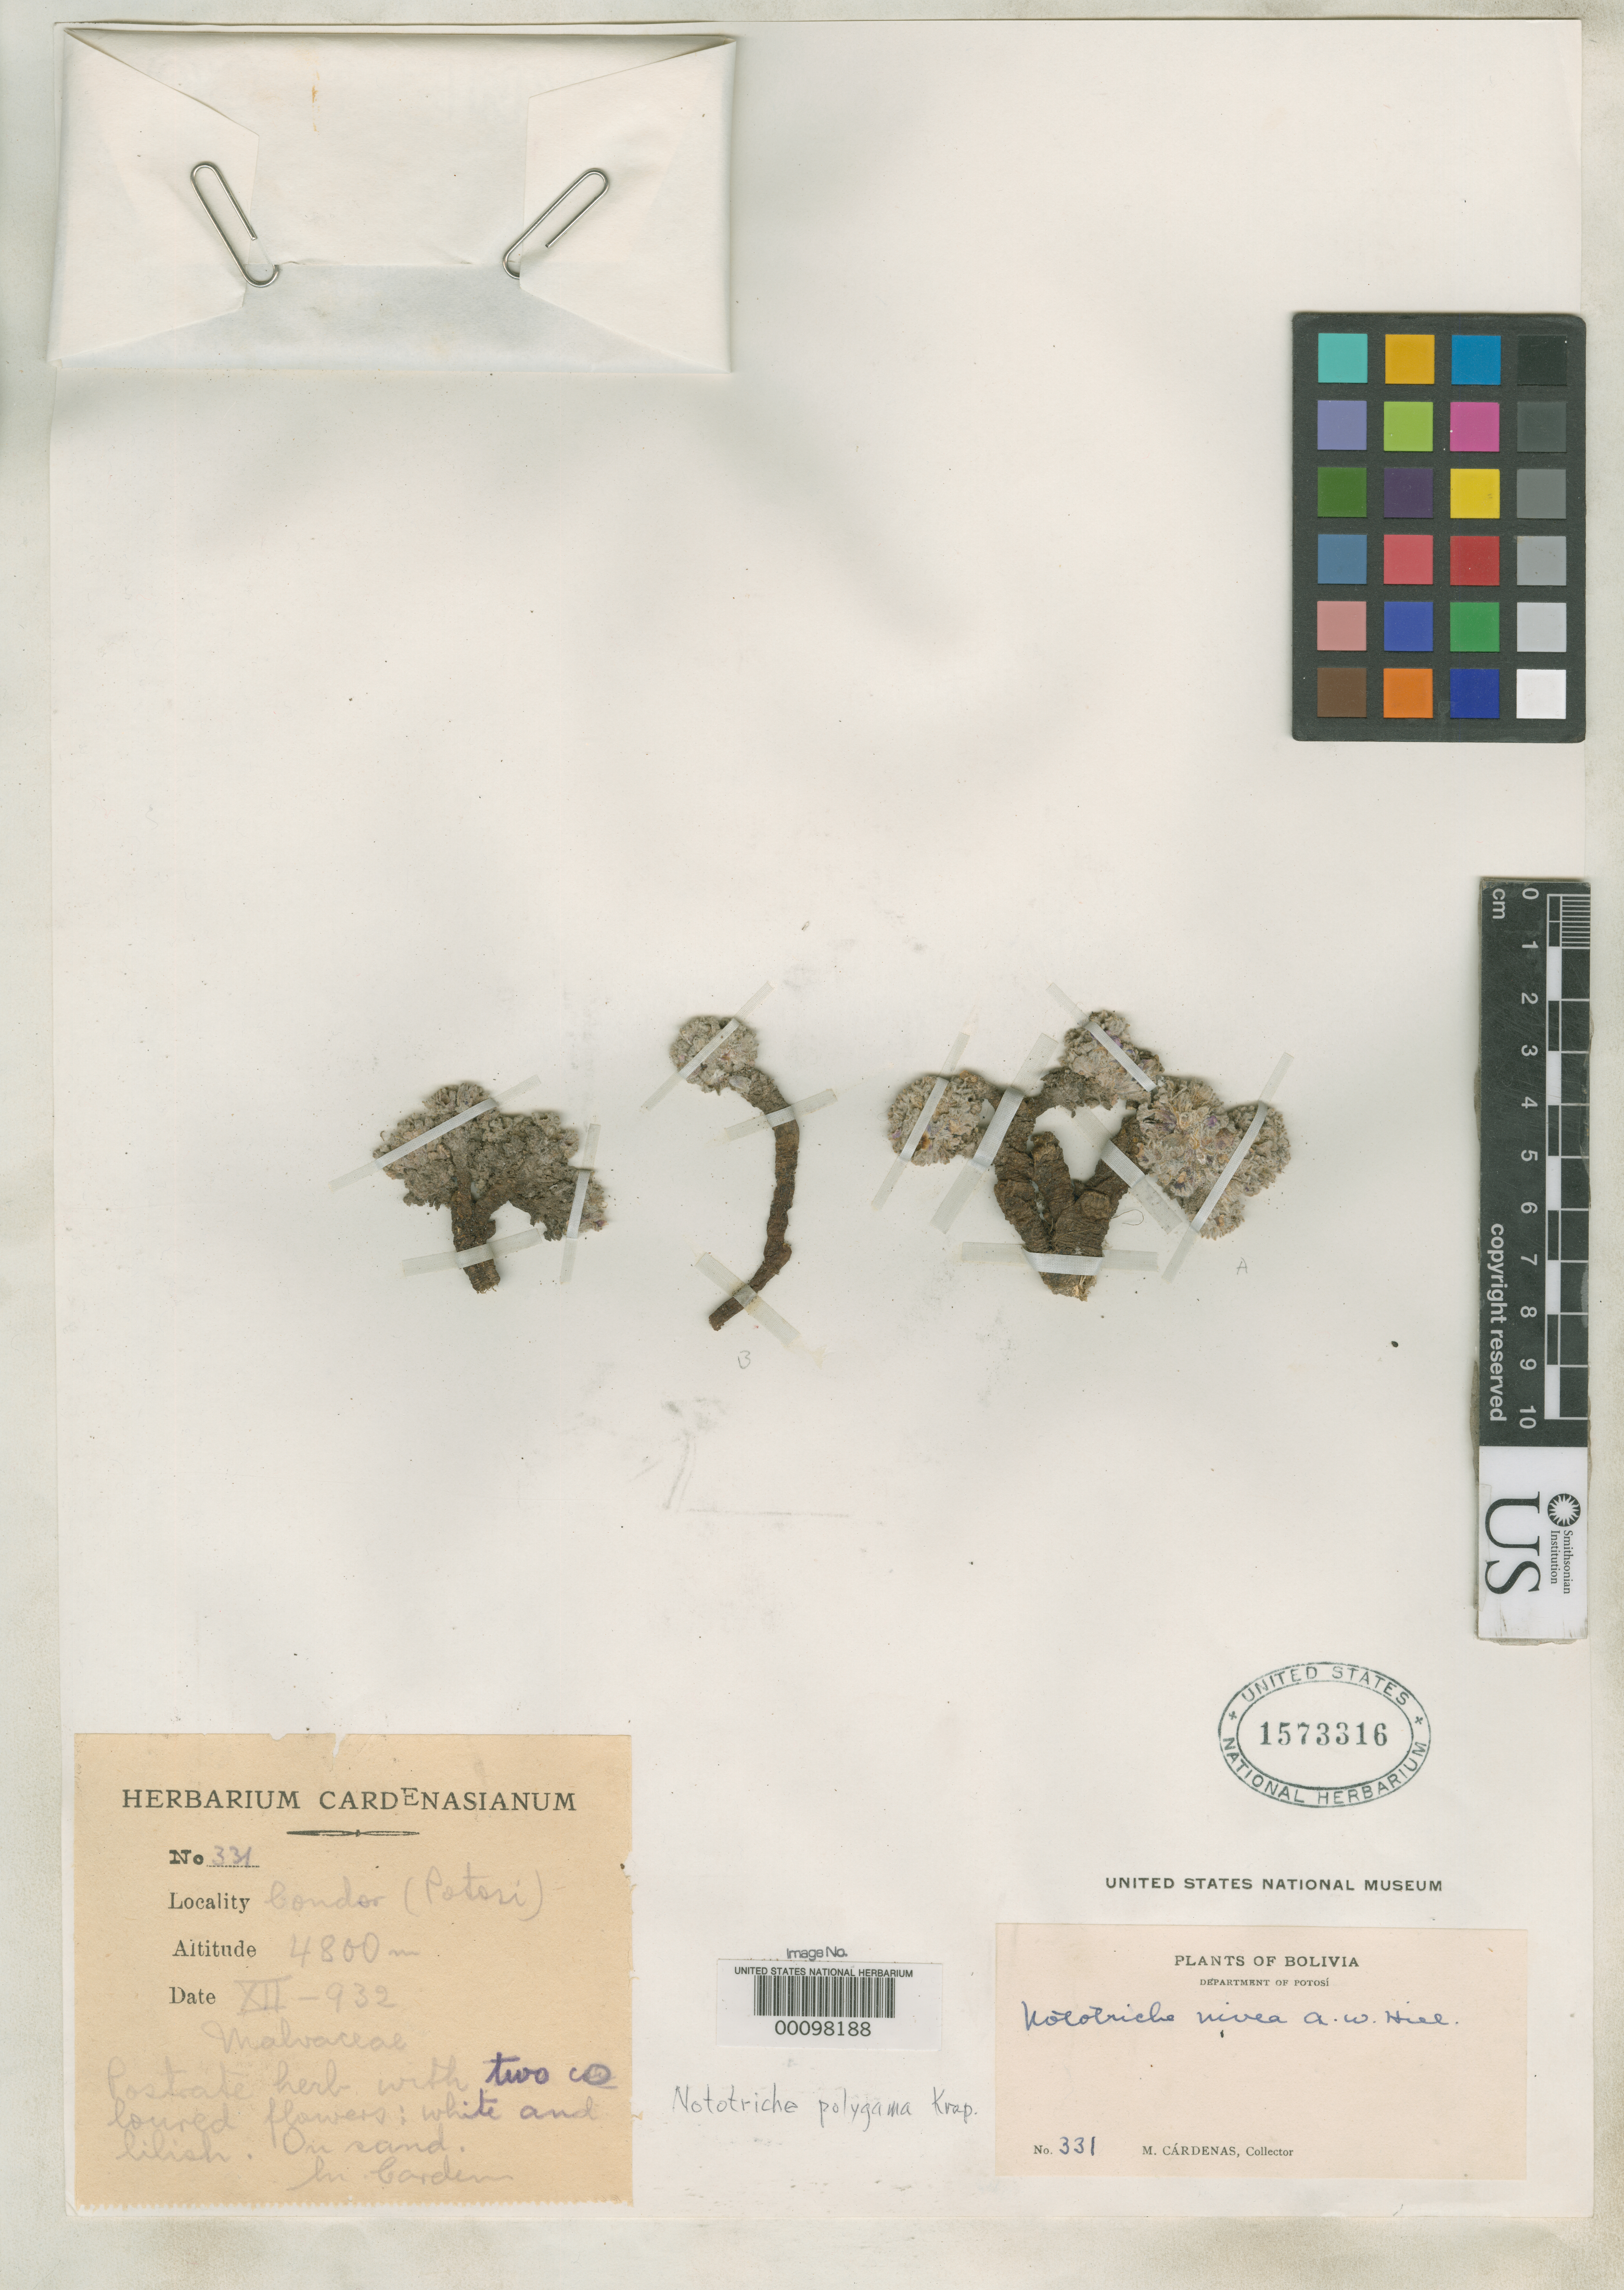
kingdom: Plantae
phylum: Tracheophyta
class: Magnoliopsida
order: Malvales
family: Malvaceae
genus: Nototriche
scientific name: Nototriche polygama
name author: Krapov.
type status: Holotype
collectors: M. Cárdenas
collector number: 331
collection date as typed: Dec 1932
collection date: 1932-12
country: Bolivia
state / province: Potosí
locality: Condor.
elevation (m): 4800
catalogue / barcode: US 1573316